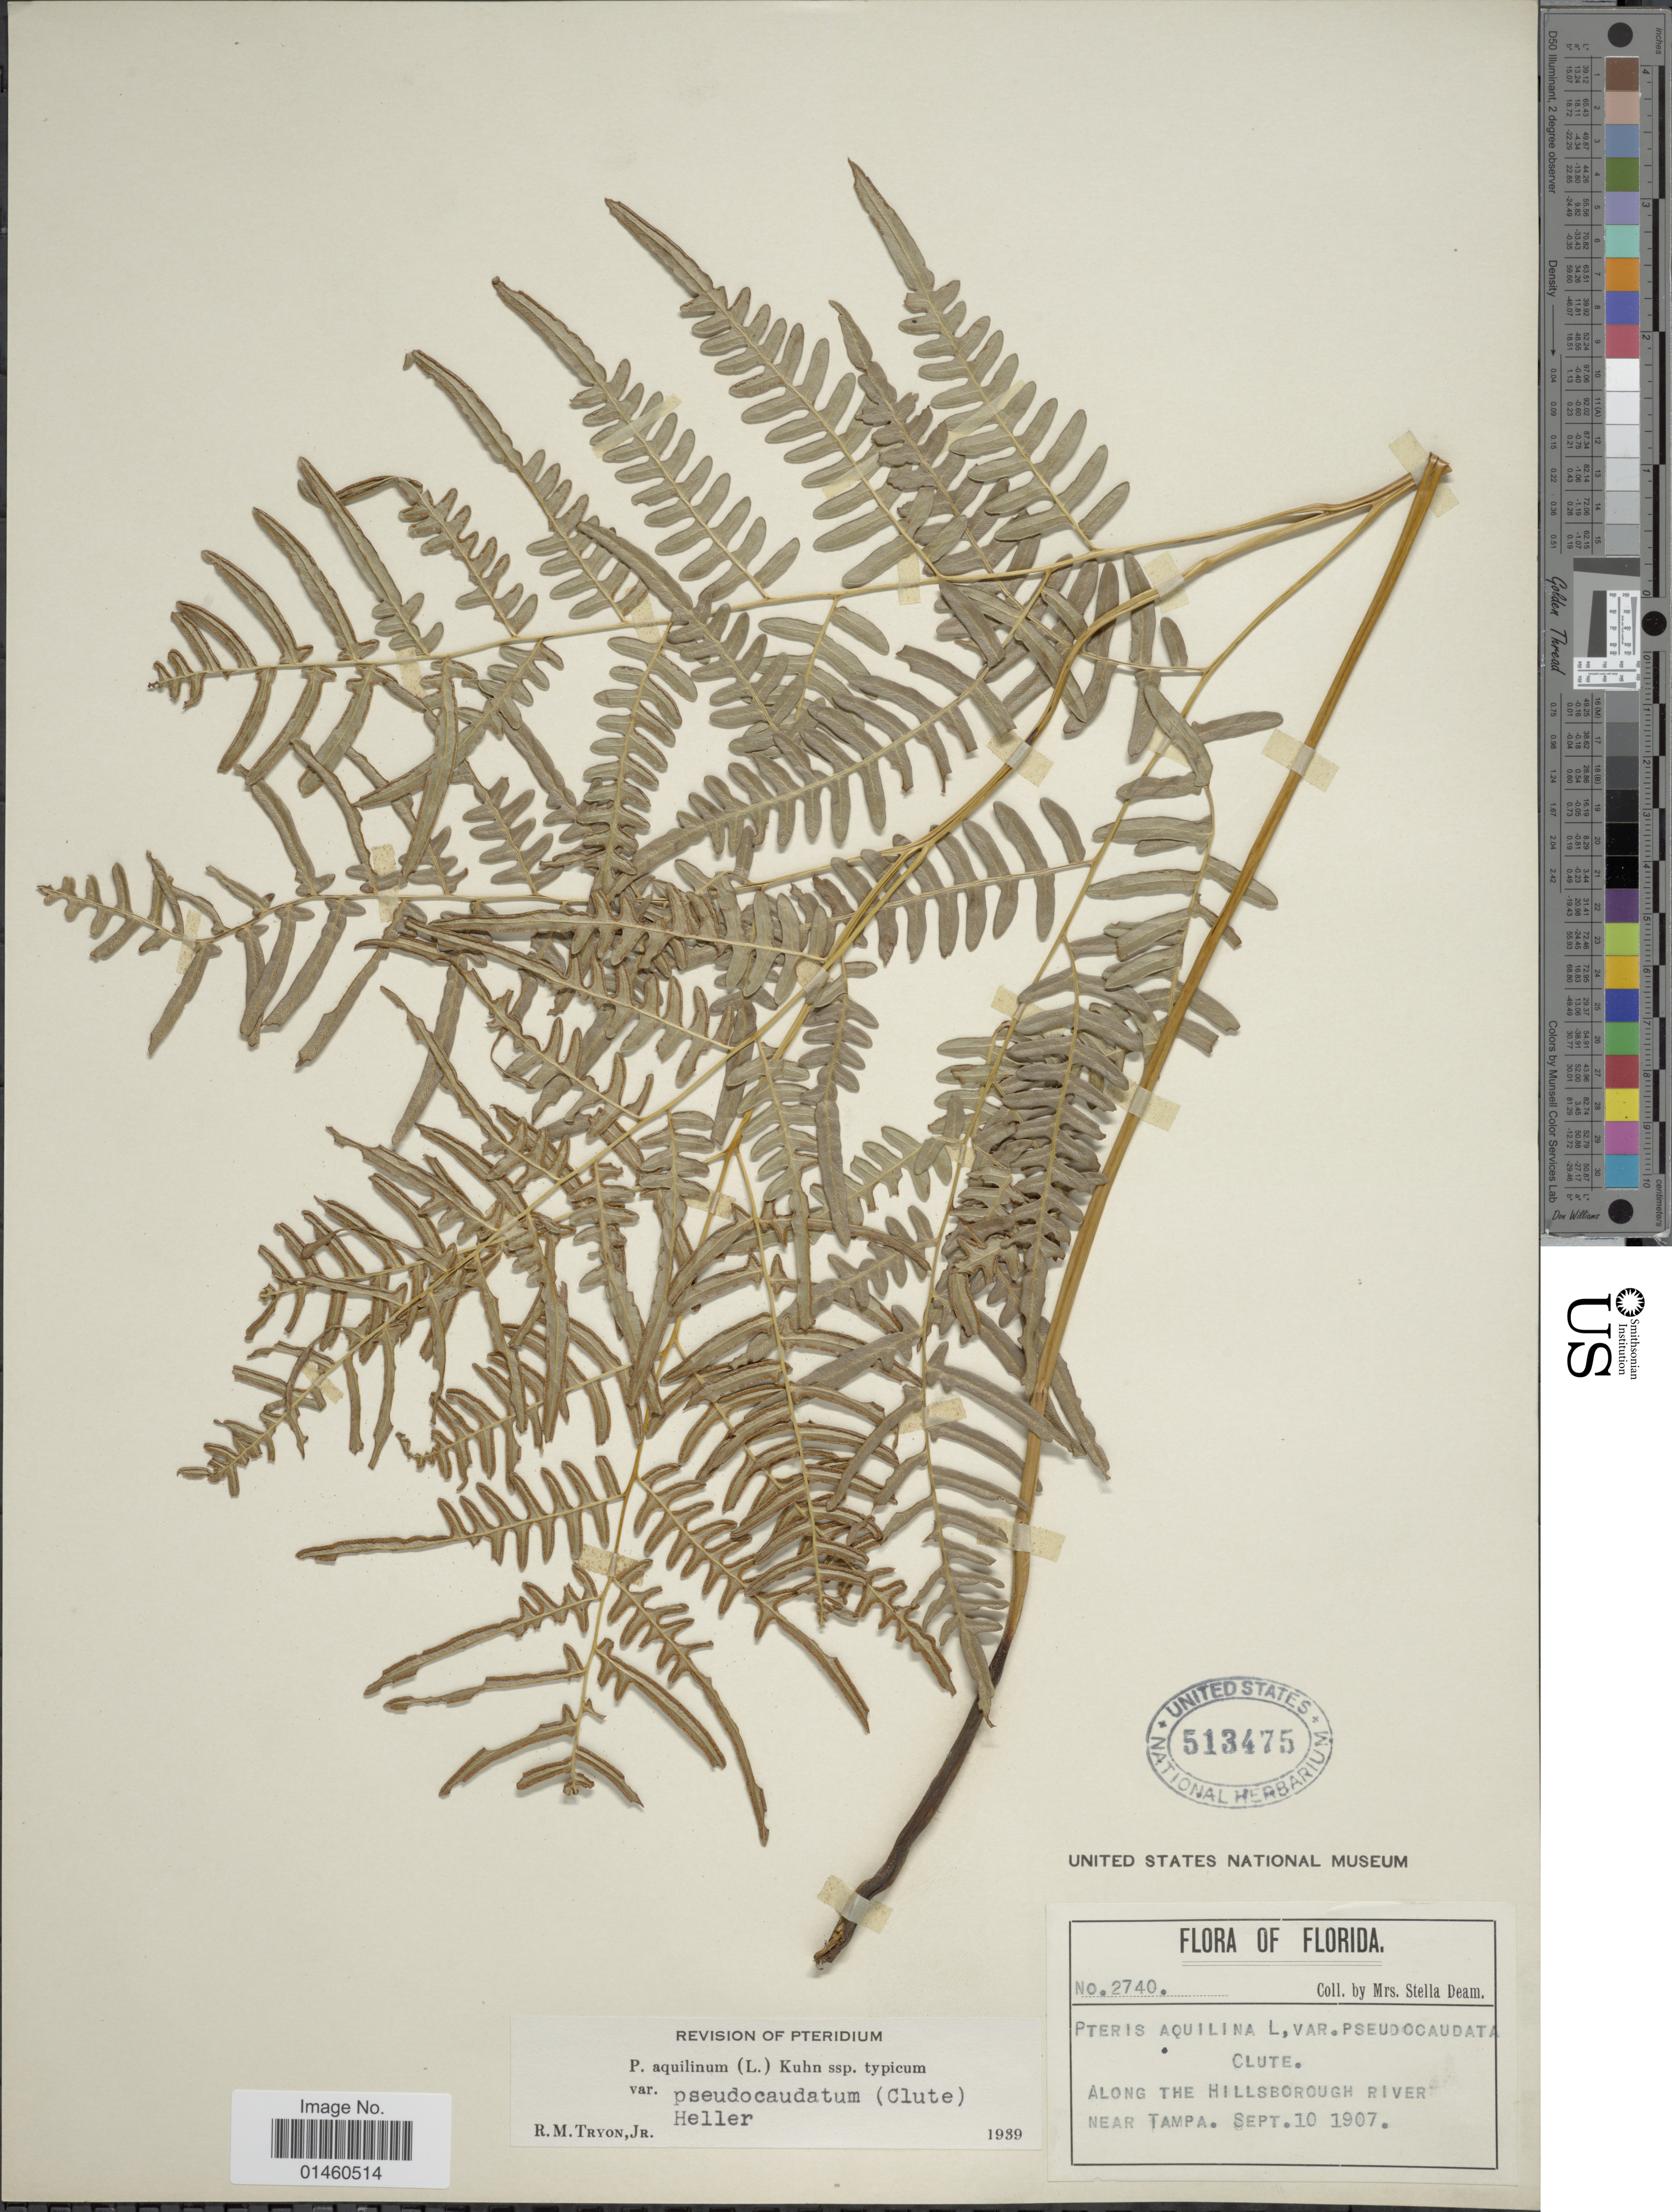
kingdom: Plantae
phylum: Tracheophyta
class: Polypodiopsida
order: Polypodiales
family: Dennstaedtiaceae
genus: Pteridium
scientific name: Pteridium aquilinum var. pseudocaudatum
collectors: S. A. Deam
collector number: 2740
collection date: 1907-09-10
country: United States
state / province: Florida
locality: Clute, along the Hillsborough River near Tampa.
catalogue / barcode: US 513475